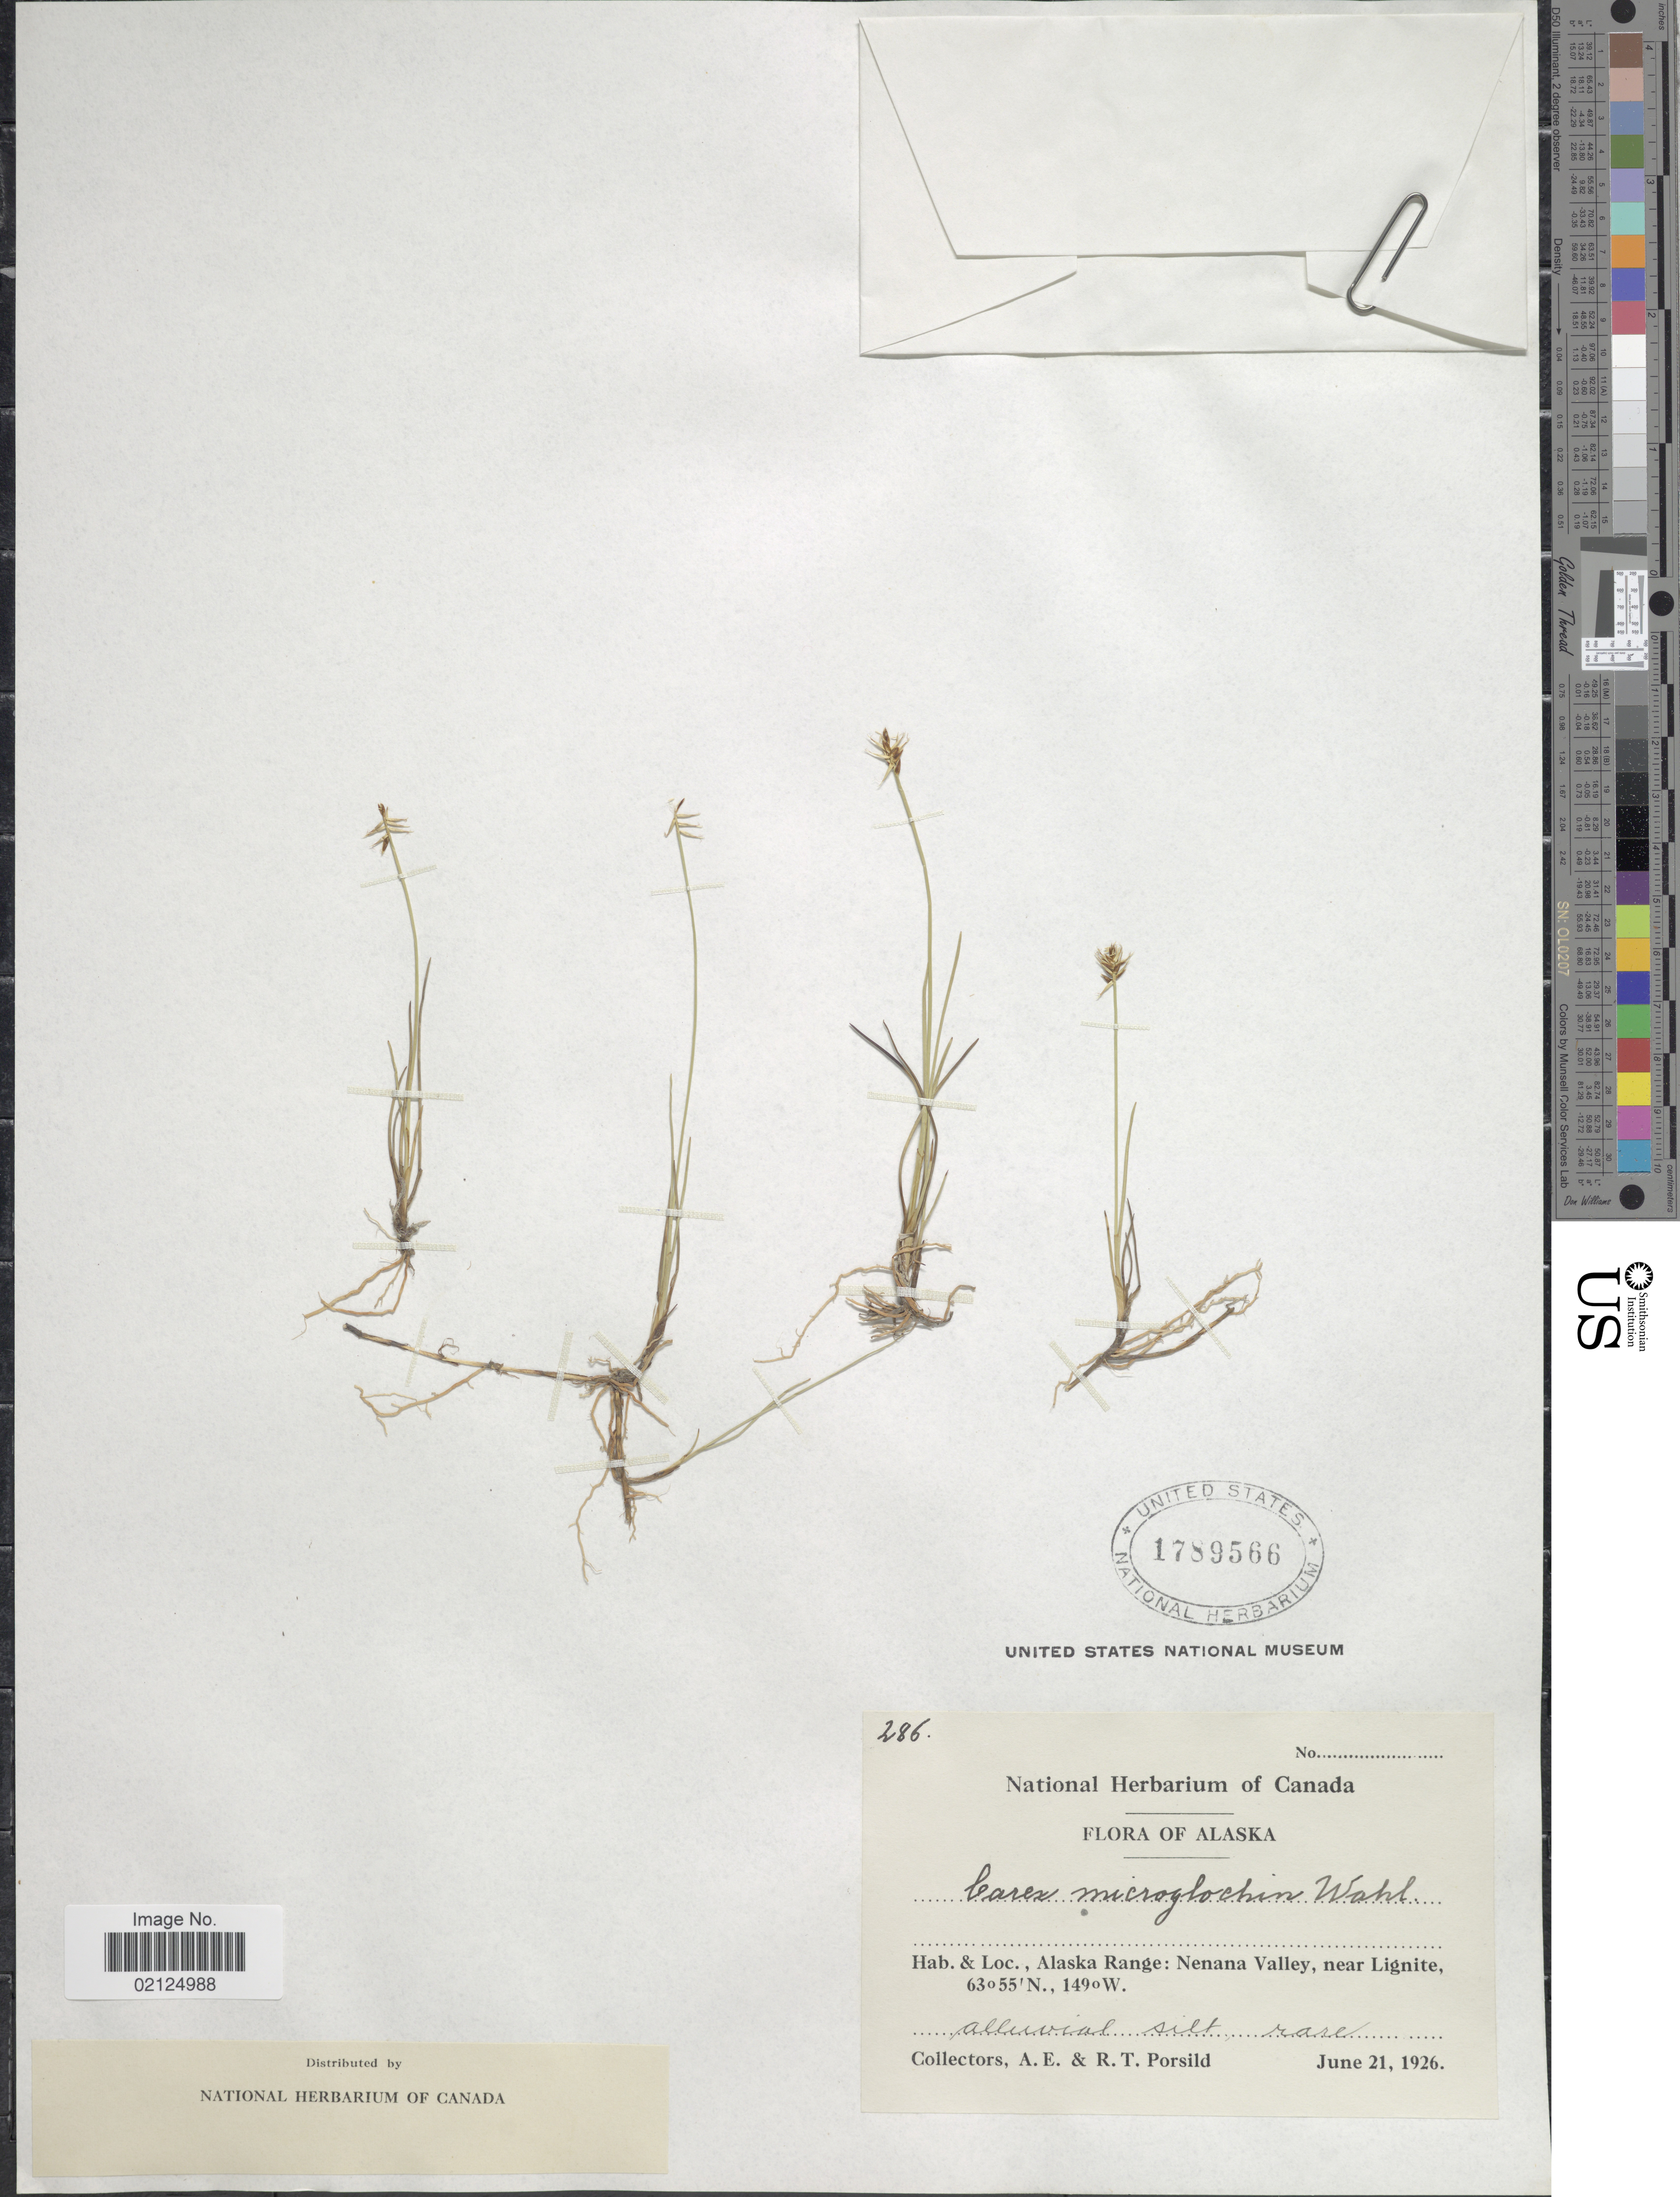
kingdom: Plantae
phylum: Tracheophyta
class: Liliopsida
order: Poales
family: Cyperaceae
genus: Carex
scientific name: Carex microglochin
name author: Wahlenb.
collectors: A. E. Porsild & R. T. Porsild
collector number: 286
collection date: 1926-06-21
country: United States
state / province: Alaska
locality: Alaska Range: Nenana Valley, near Lignite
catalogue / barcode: US 1789566